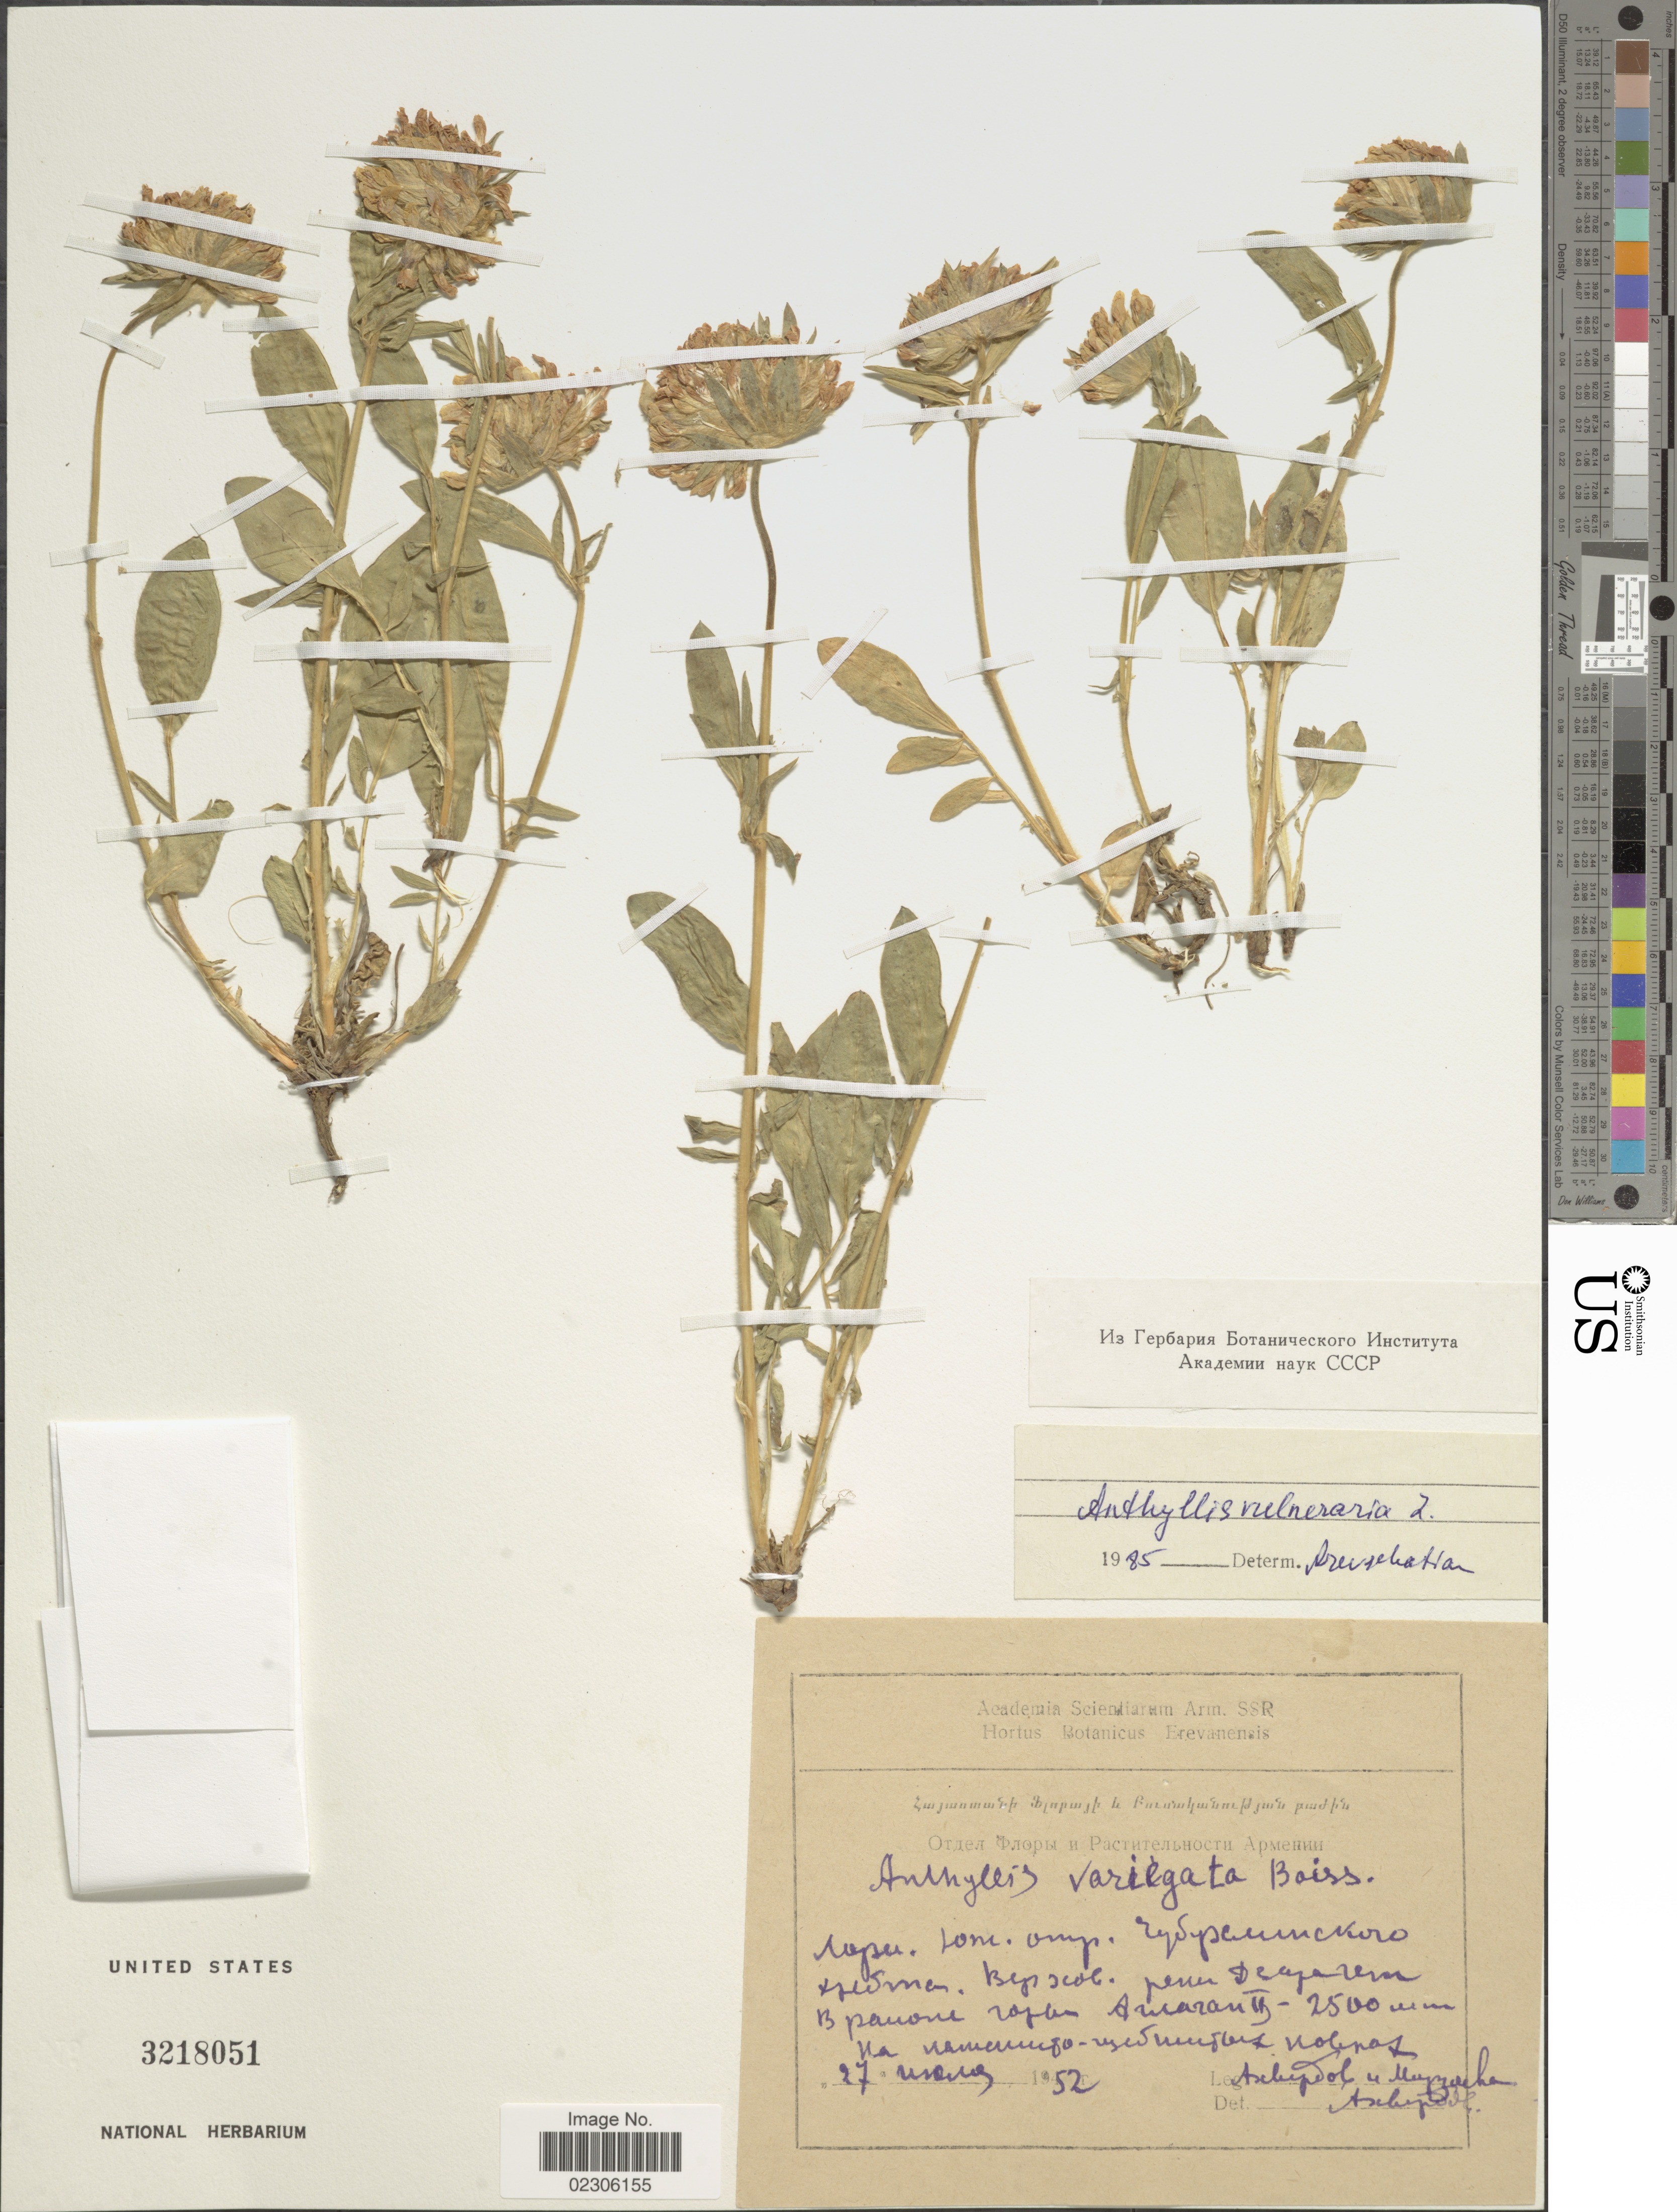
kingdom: Plantae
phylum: Tracheophyta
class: Magnoliopsida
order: Fabales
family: Fabaceae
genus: Anthyllis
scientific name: Anthyllis vulneraria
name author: L.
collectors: Akhverdov & Mirzoeva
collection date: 1952-03-24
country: Armenia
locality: Aglagan Mountain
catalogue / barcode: US 3218051